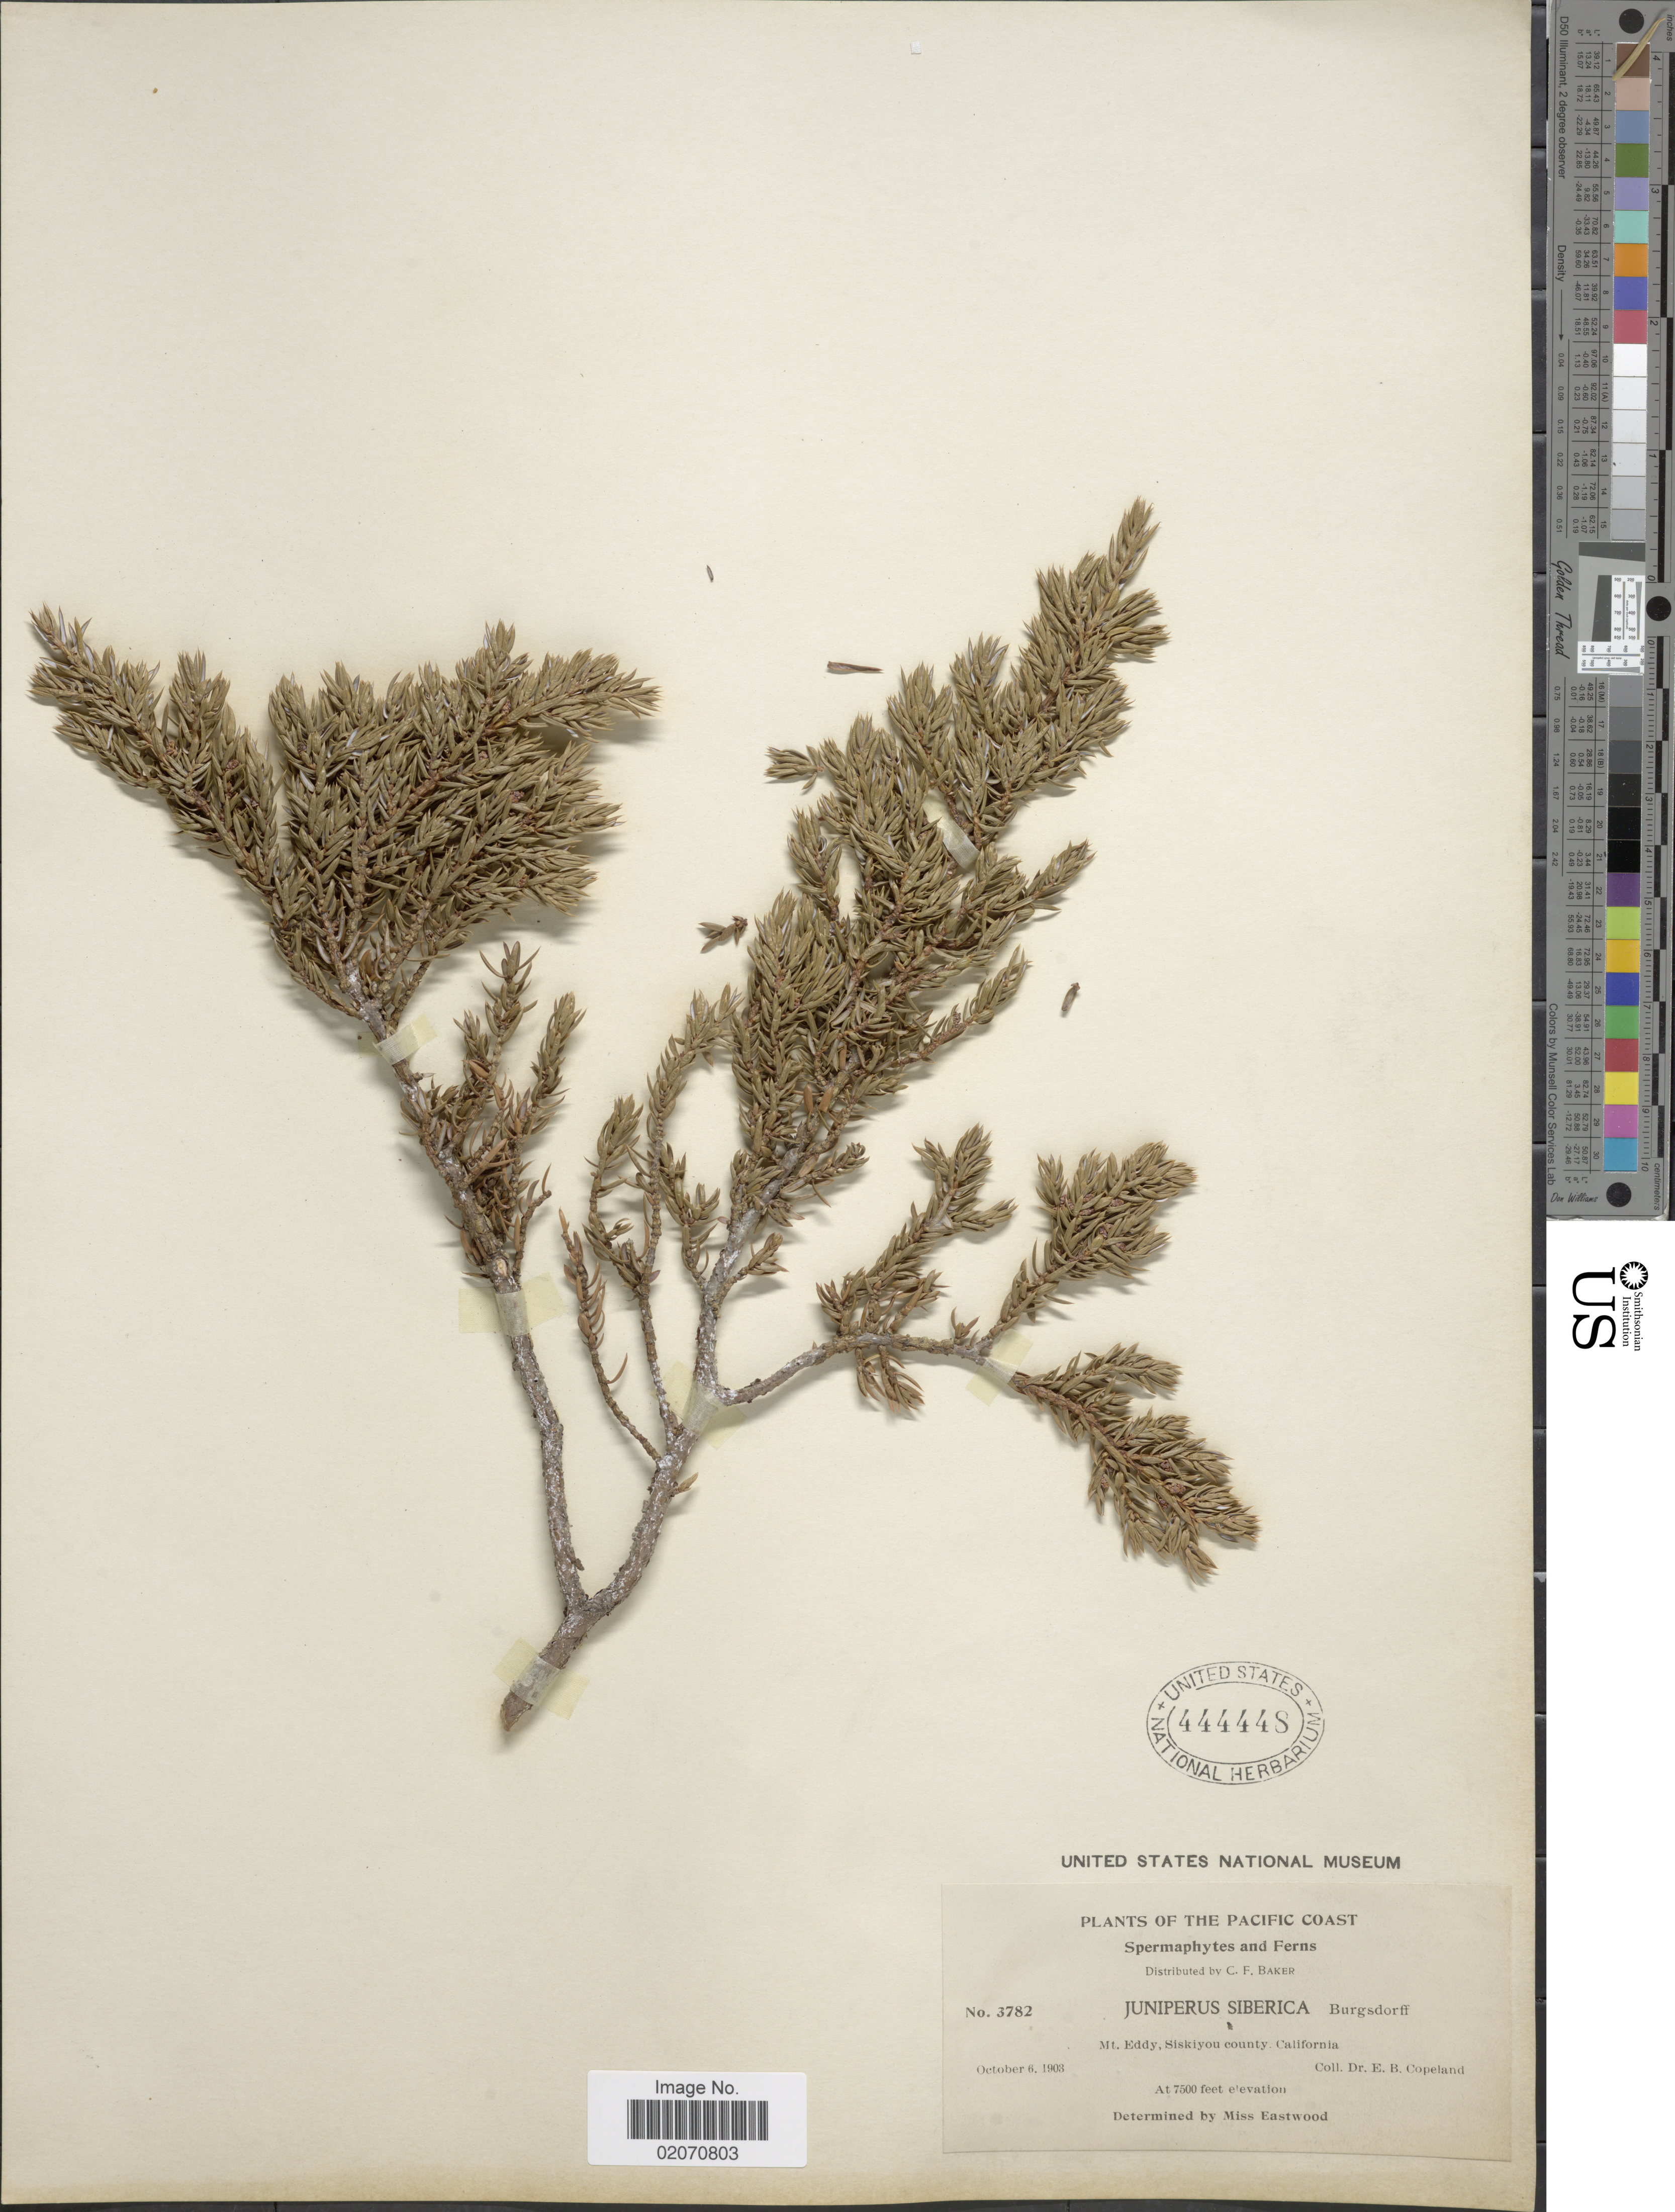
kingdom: Plantae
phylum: Tracheophyta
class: Pinopsida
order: Pinales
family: Cupressaceae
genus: Juniperus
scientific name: Juniperus communis subsp. nana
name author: (Willd.) Syme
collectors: E. B. Copeland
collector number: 3782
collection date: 1903-10-06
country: United States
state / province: California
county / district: Siskiyou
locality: Mt. Eddy, Siskiyou county, Pacific Coast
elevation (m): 2286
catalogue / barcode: US 444448